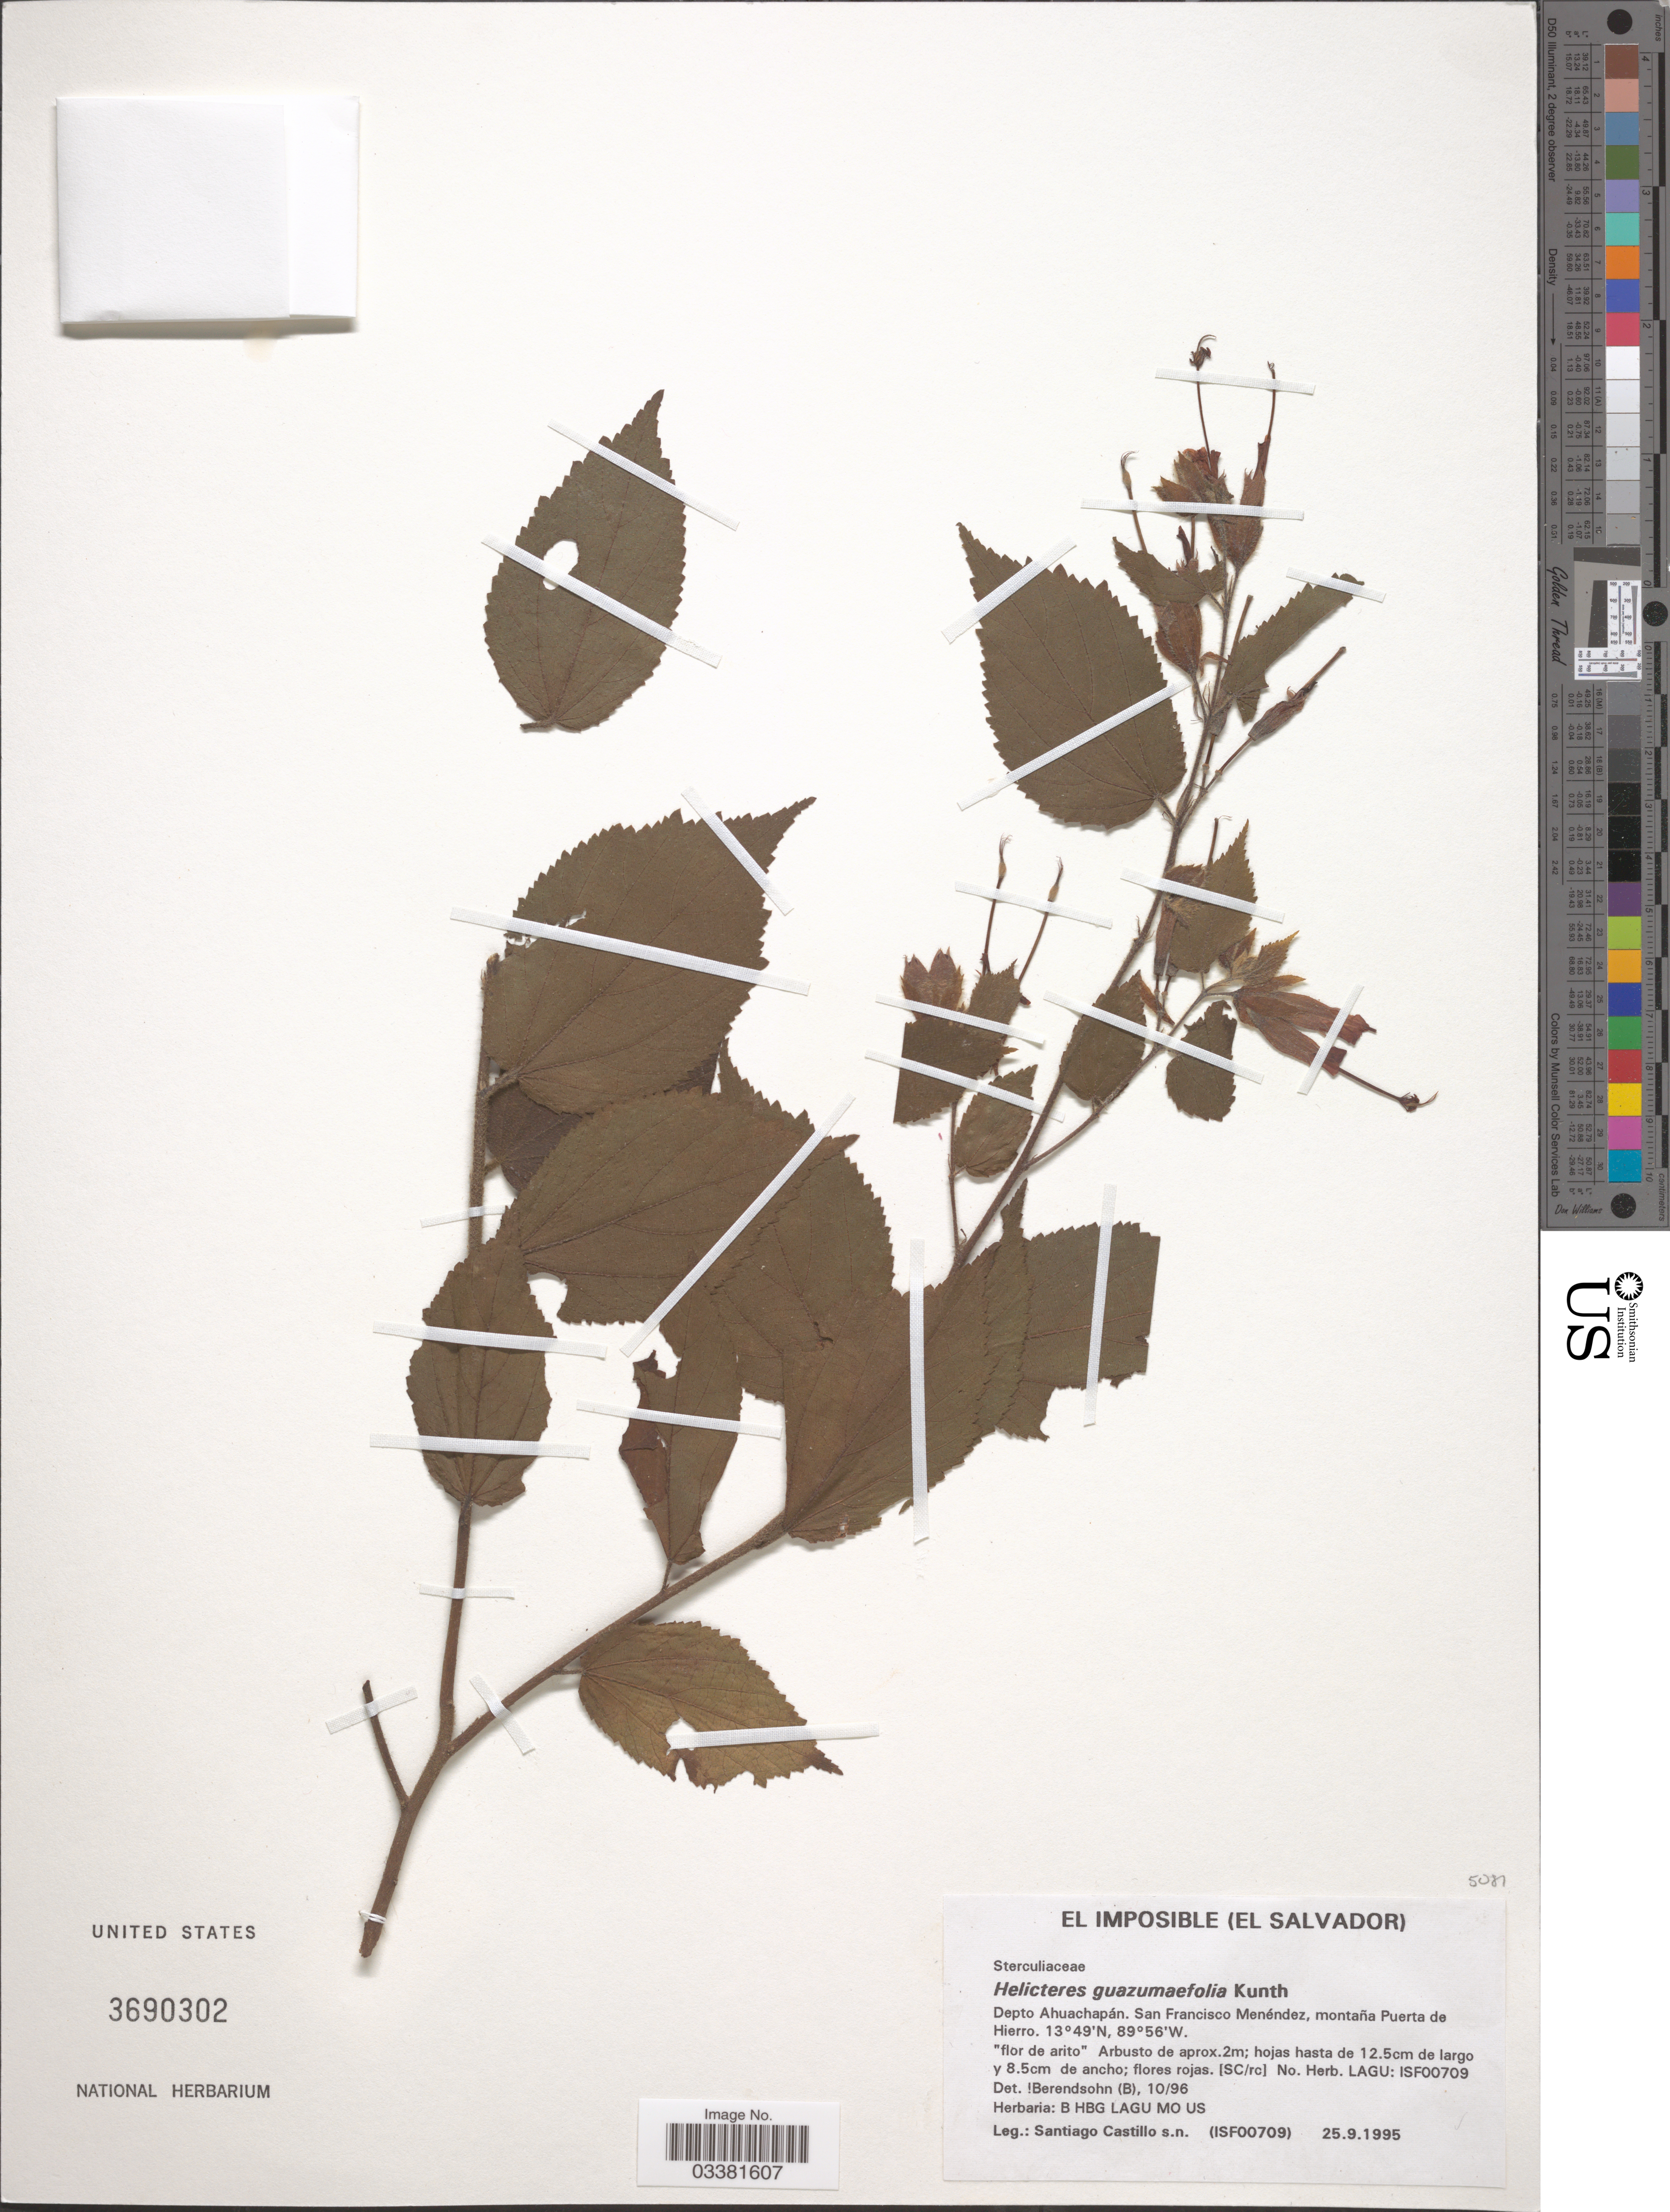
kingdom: Plantae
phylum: Tracheophyta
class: Magnoliopsida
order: Malvales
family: Malvaceae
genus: Helicteres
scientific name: Helicteres guazumifolia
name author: Kunth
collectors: S. Castillo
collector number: s.n.?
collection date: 1995-09-25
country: El Salvador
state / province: Ahuachapan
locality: El Imposible. Depto. Ahuachapán. San Francisco Menéndez, montaña Puerta de Hierro.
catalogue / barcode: US 3690302